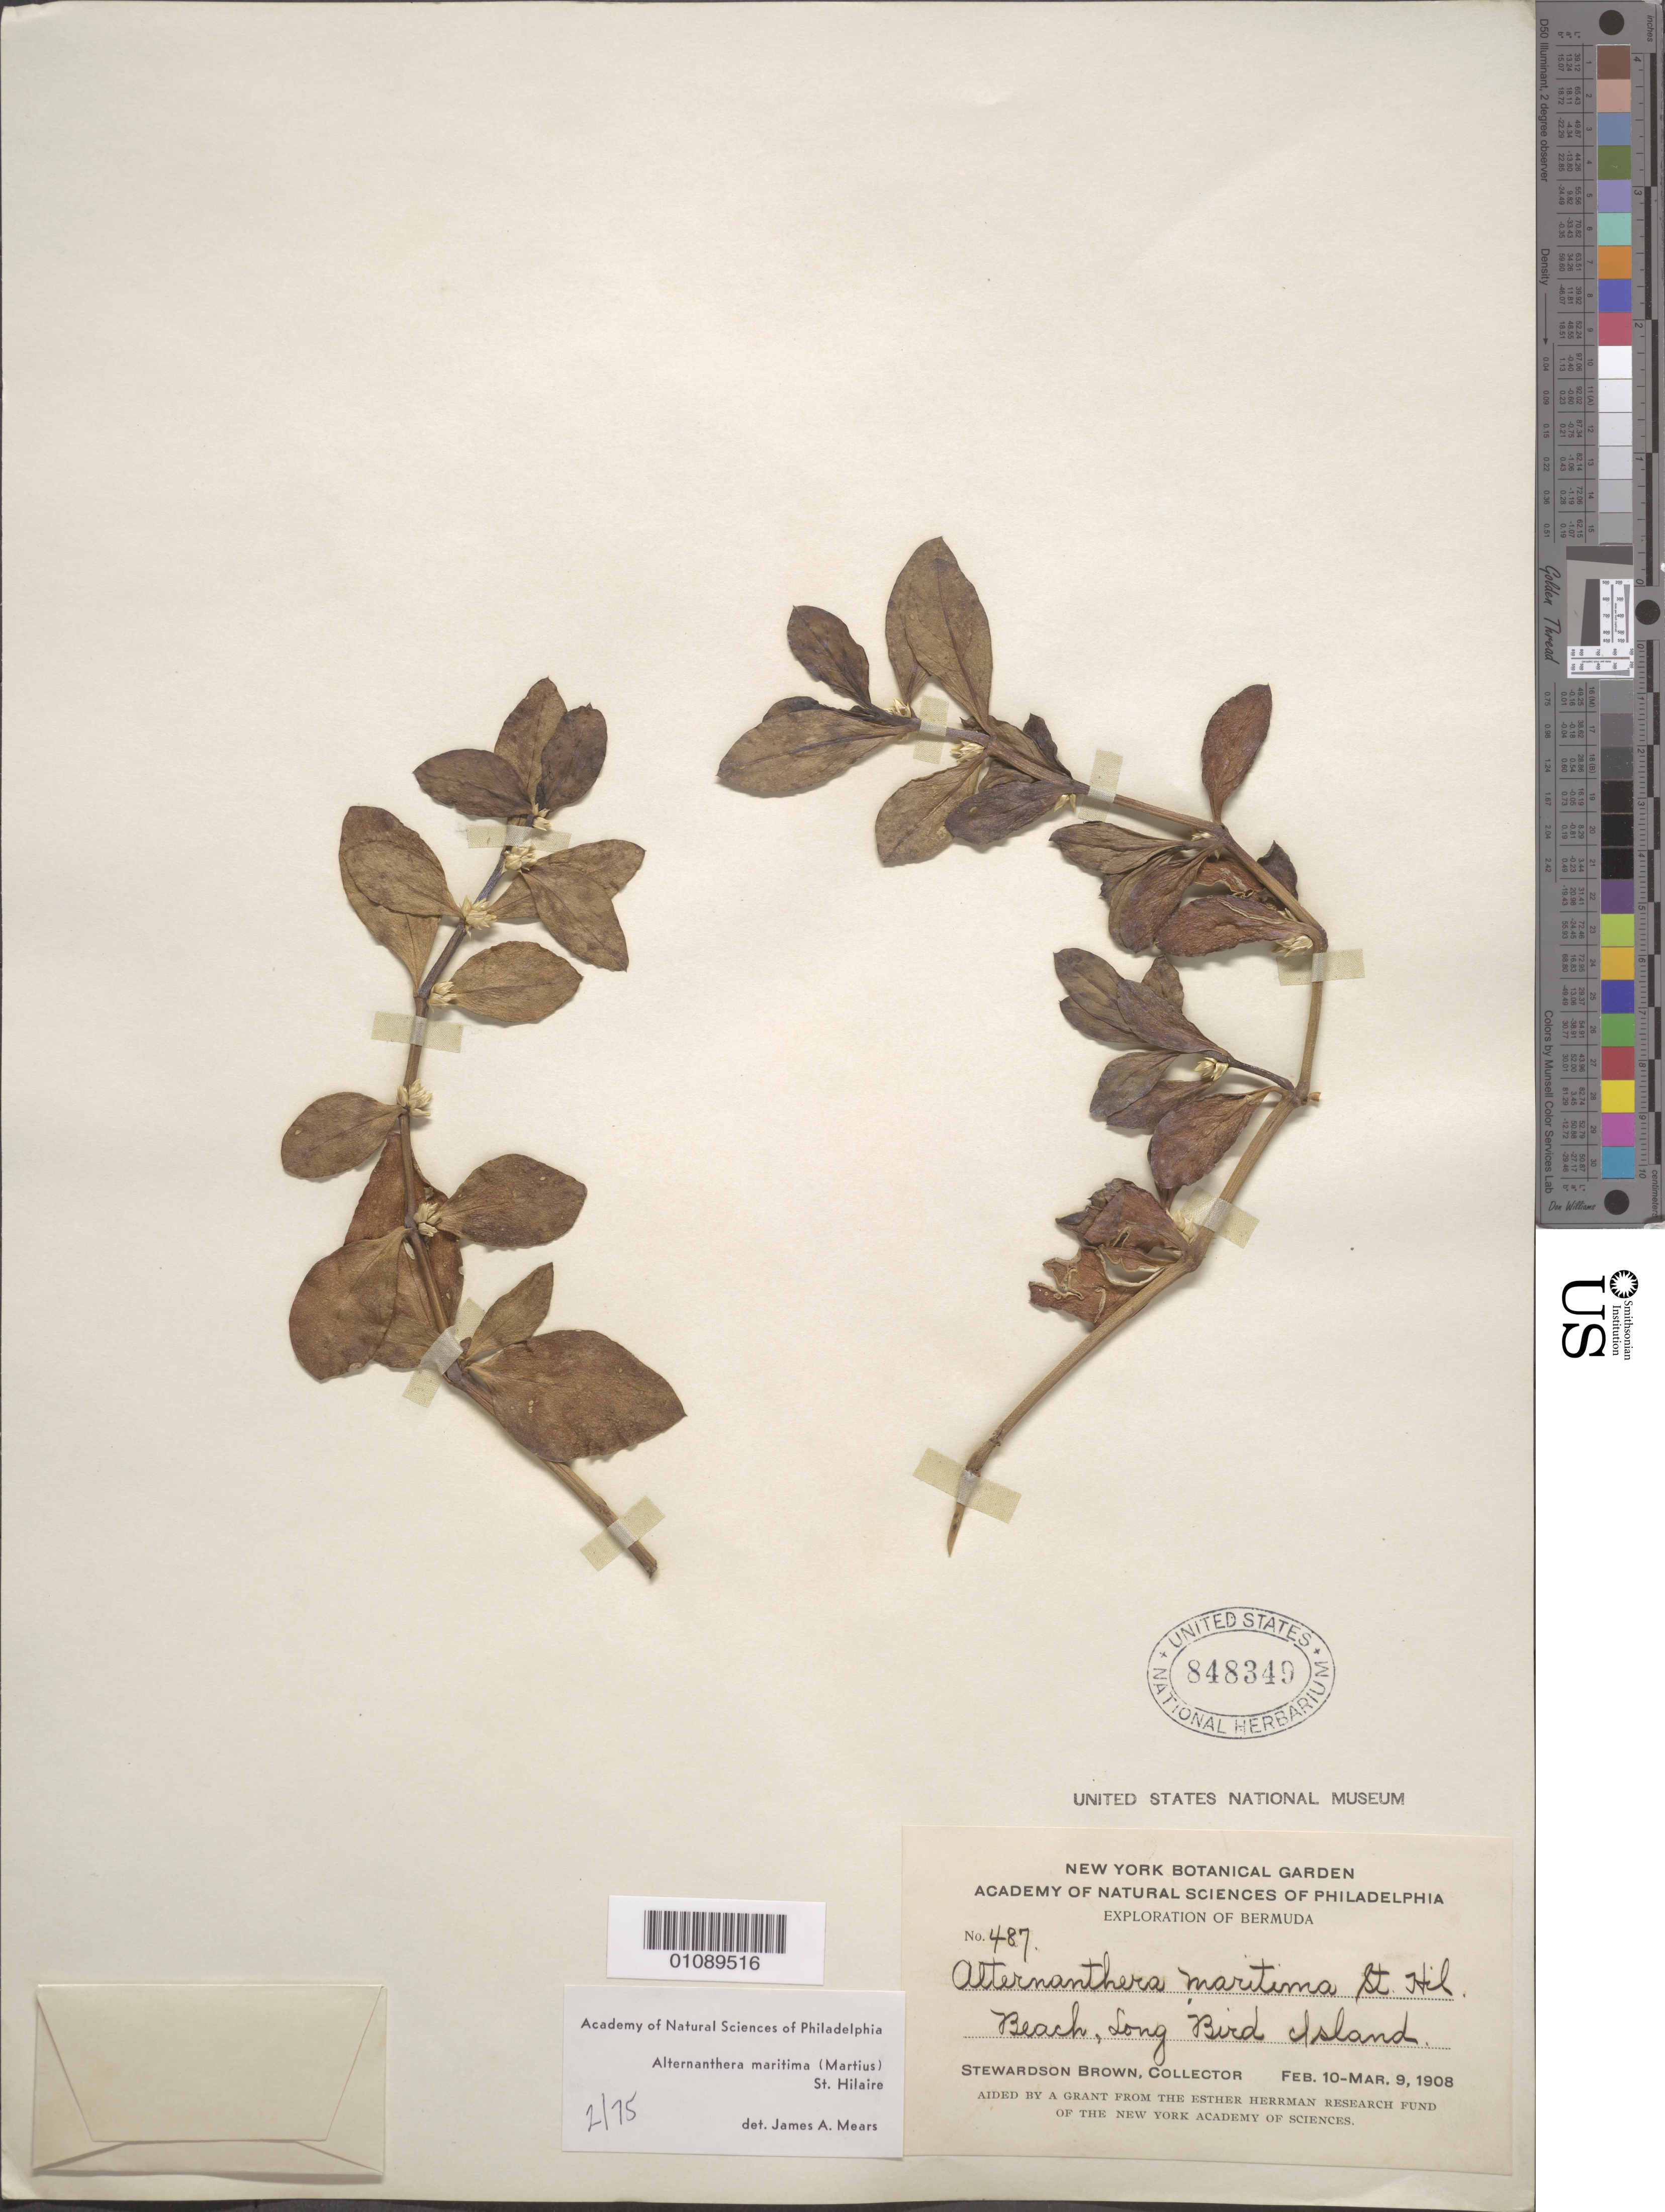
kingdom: Plantae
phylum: Tracheophyta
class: Magnoliopsida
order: Caryophyllales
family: Amaranthaceae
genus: Alternanthera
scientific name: Alternanthera maritima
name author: (Mart.) A. St.-Hil.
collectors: S. Brown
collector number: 487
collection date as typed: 10 Feb 1908 to 09 Mar 1908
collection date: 1908-02-10/1908-03-09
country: Bermuda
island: Bermuda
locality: Long Bird Island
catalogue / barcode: US 848340